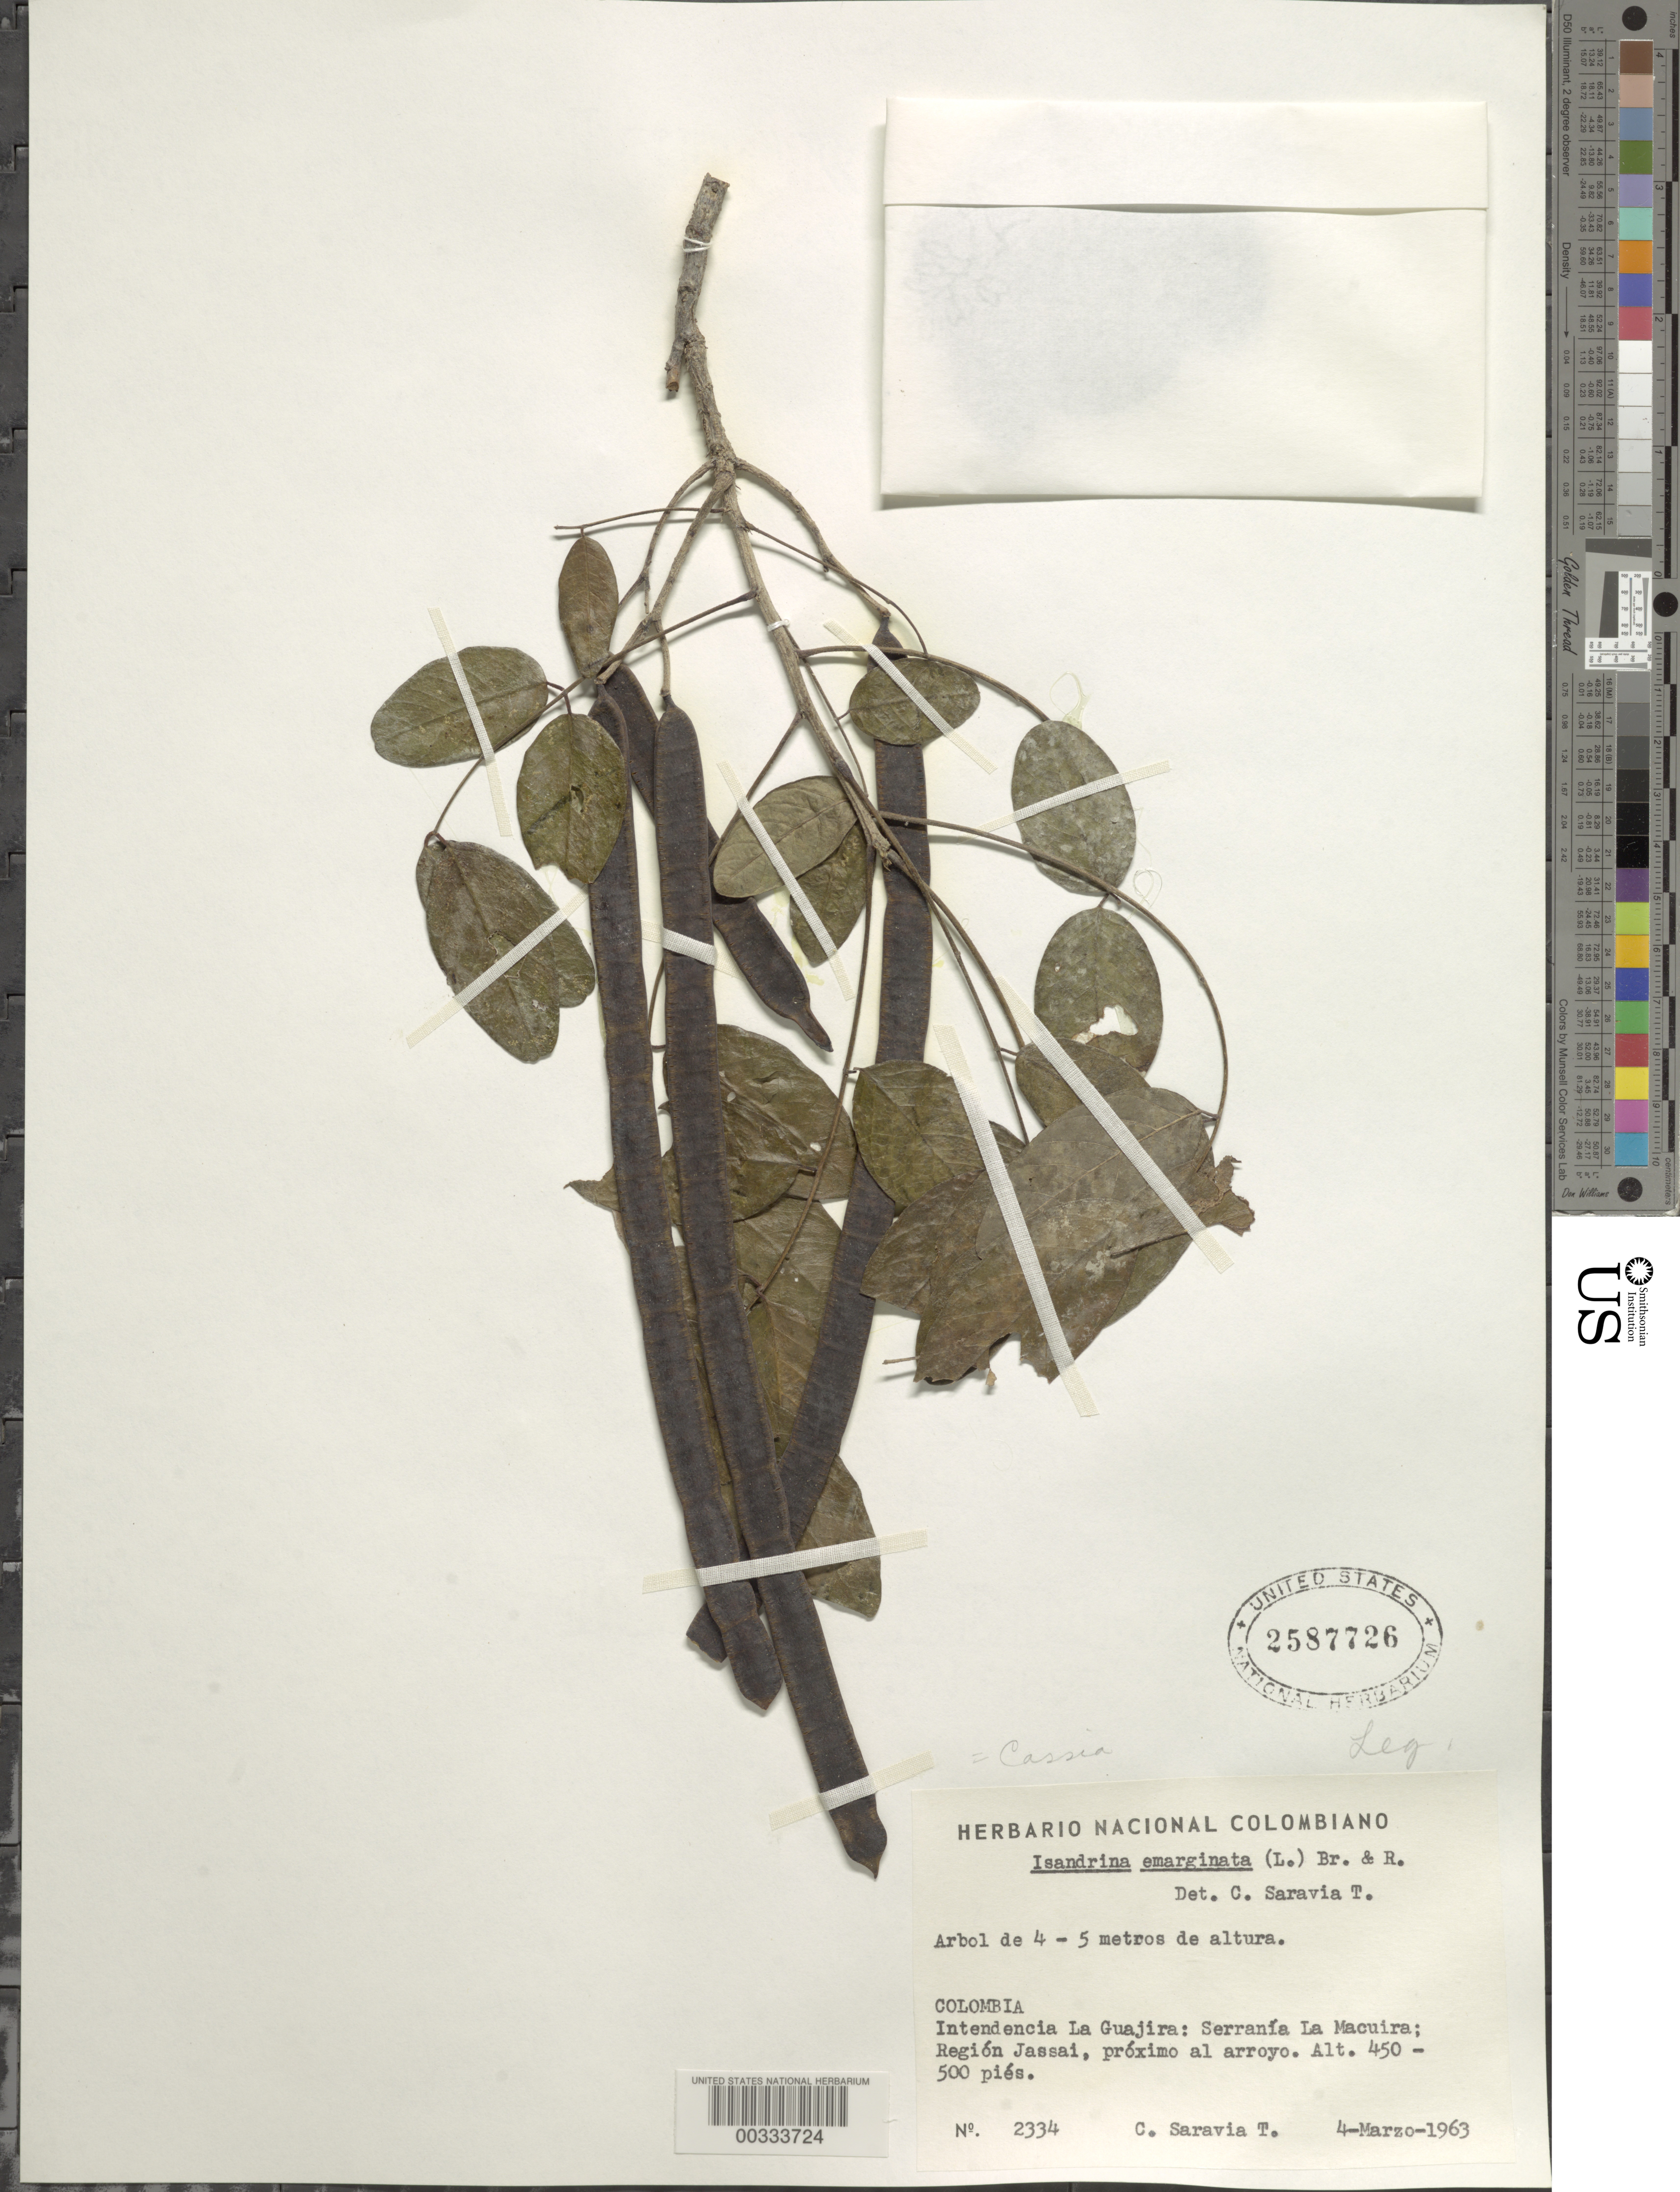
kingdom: Plantae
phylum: Tracheophyta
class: Magnoliopsida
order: Fabales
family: Fabaceae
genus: Senna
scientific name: Senna atomaria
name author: (L.) H.S. Irwin & Barneby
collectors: C. Saravia T.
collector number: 2334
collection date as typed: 04 Mar 1963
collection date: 1963-03-04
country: Colombia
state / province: La Guajira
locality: Nazareth Mun. (?), Serrania la Macuira; region Jassai; near the Arroyo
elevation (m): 450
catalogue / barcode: US 2587726